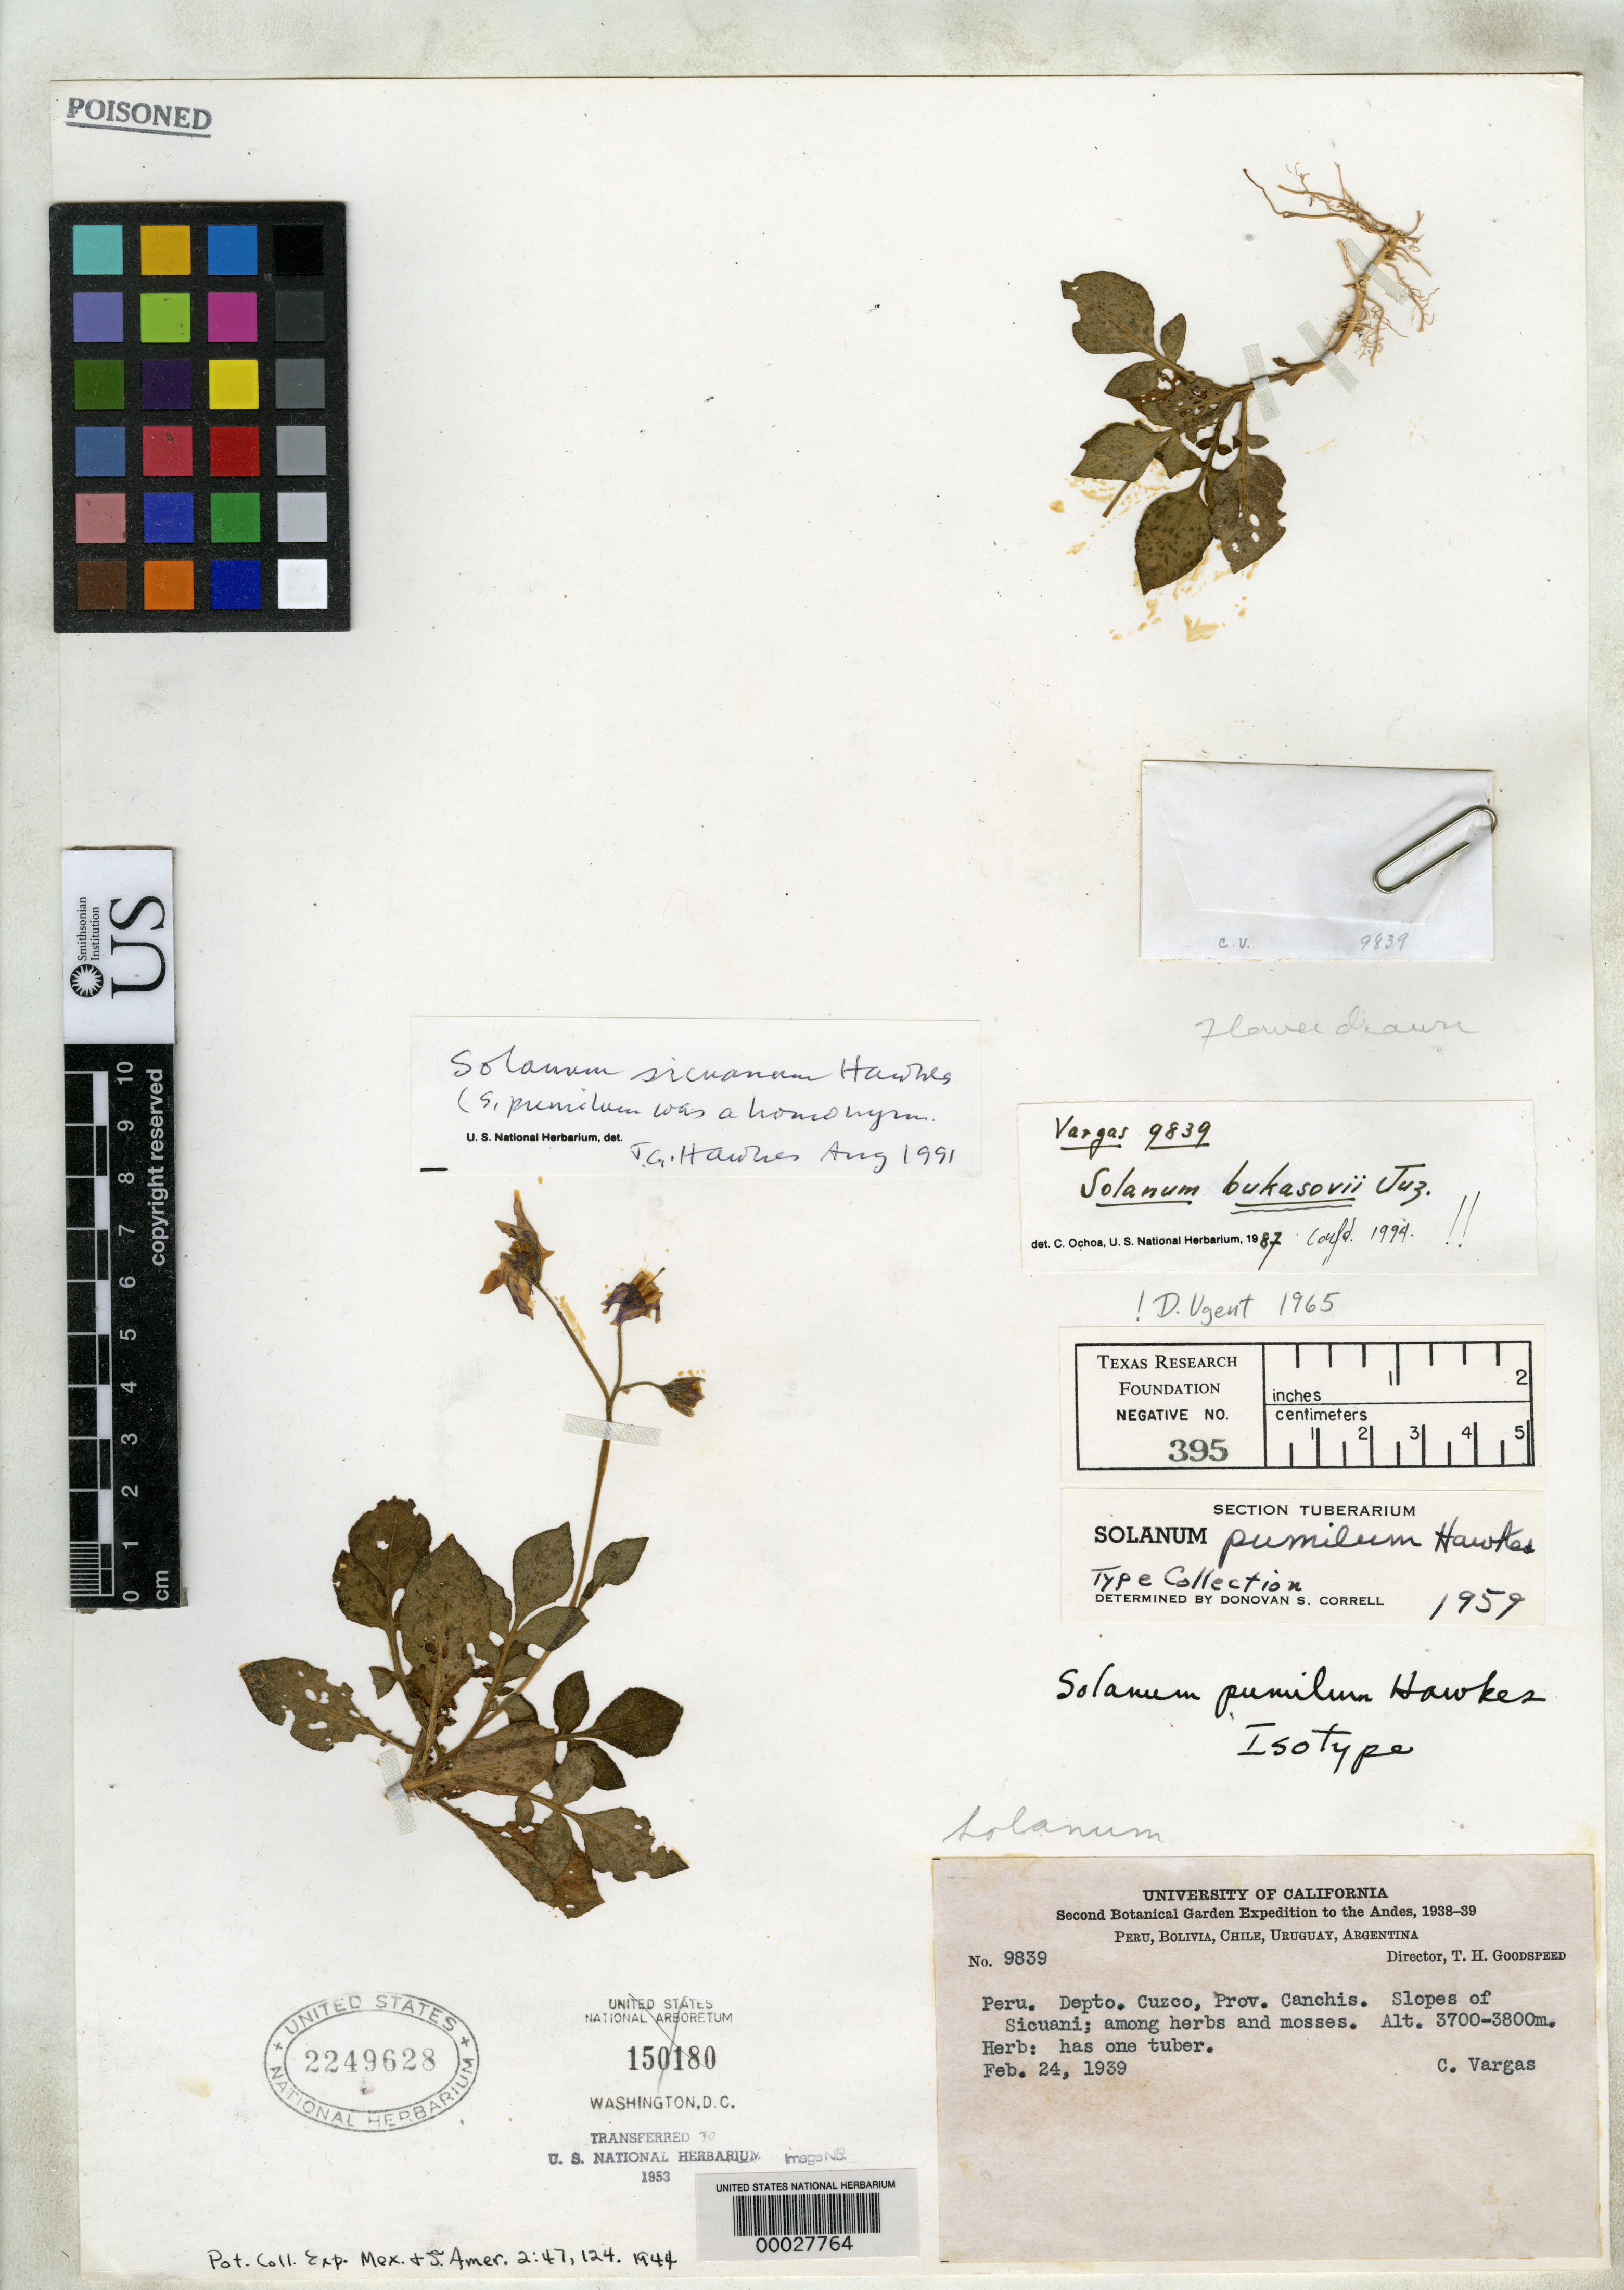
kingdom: Plantae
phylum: Tracheophyta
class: Magnoliopsida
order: Solanales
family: Solanaceae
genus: Solanum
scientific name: Solanum pumilum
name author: Hawkes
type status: Isotype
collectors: C. Vargas Calderón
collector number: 9839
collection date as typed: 24 Feb 1939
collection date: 1939-02-24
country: Peru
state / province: Cusco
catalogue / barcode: US 2249628